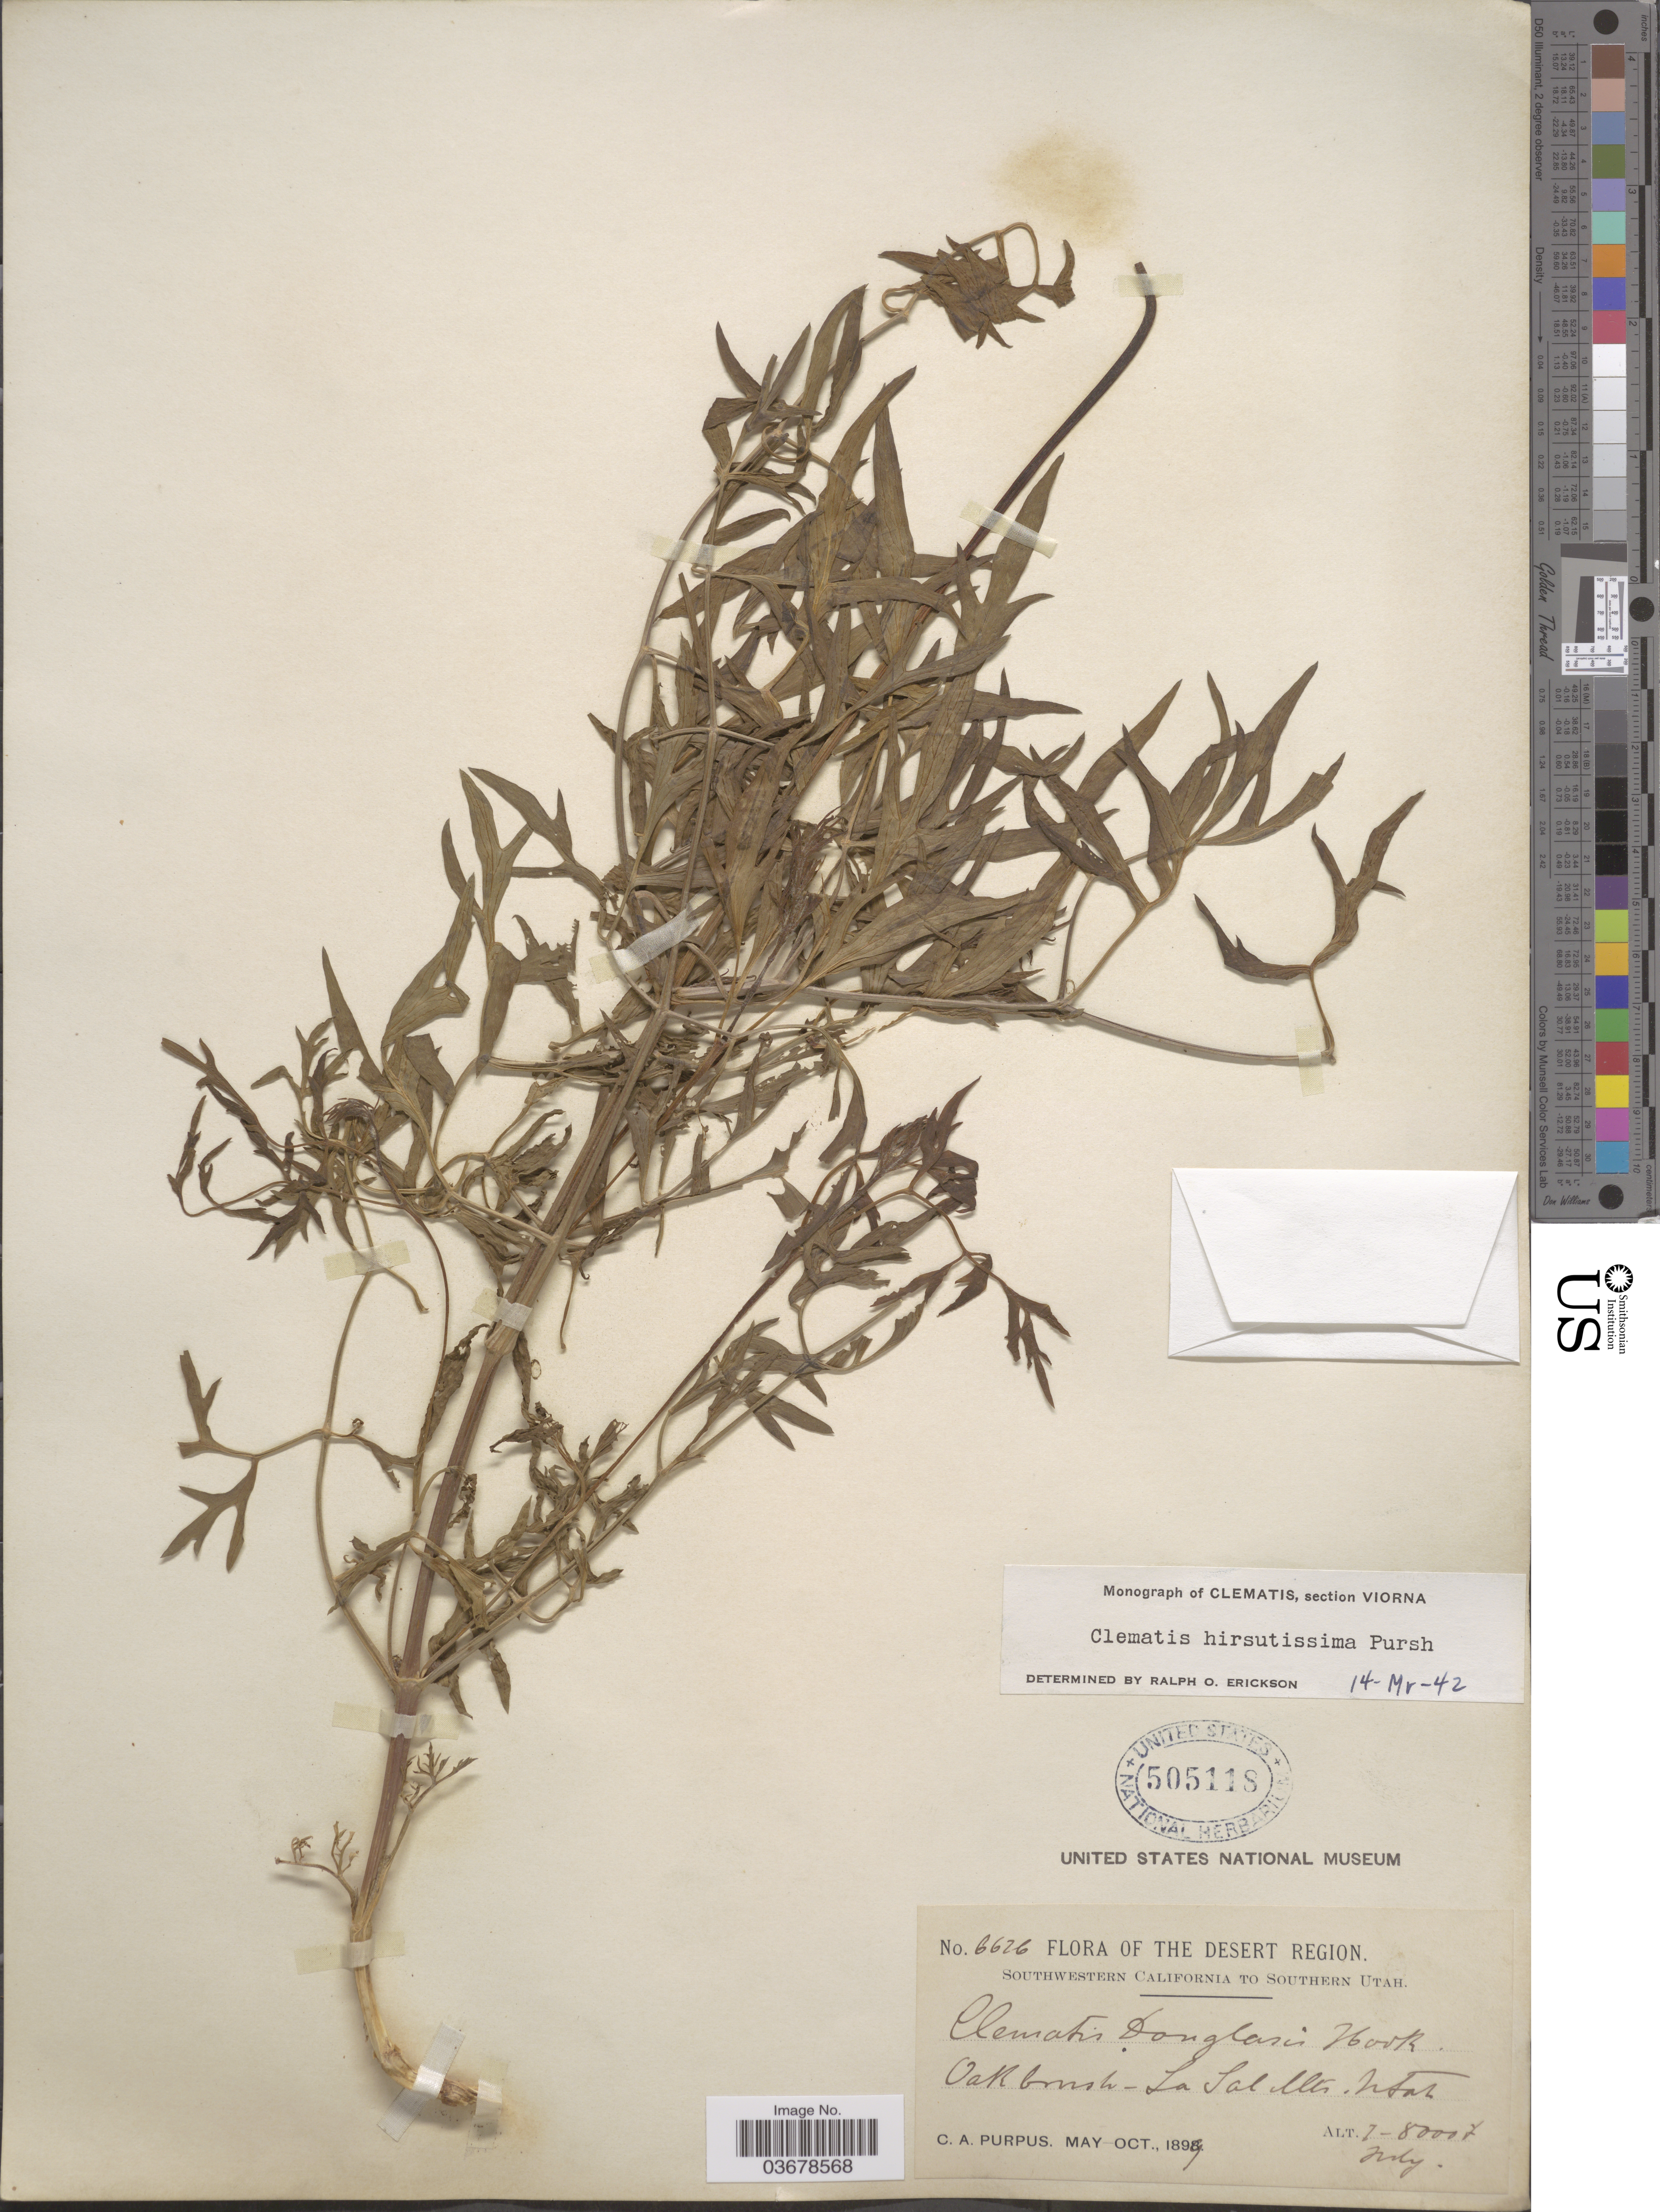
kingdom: Plantae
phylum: Tracheophyta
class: Magnoliopsida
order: Ranunculales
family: Ranunculaceae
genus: Clematis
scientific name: Clematis viorna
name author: L.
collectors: C. A. Purpus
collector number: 6626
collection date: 1899-07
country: United States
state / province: Utah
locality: The Desert Region. Southern Utah. La Sal Mts.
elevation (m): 2134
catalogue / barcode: US 505118